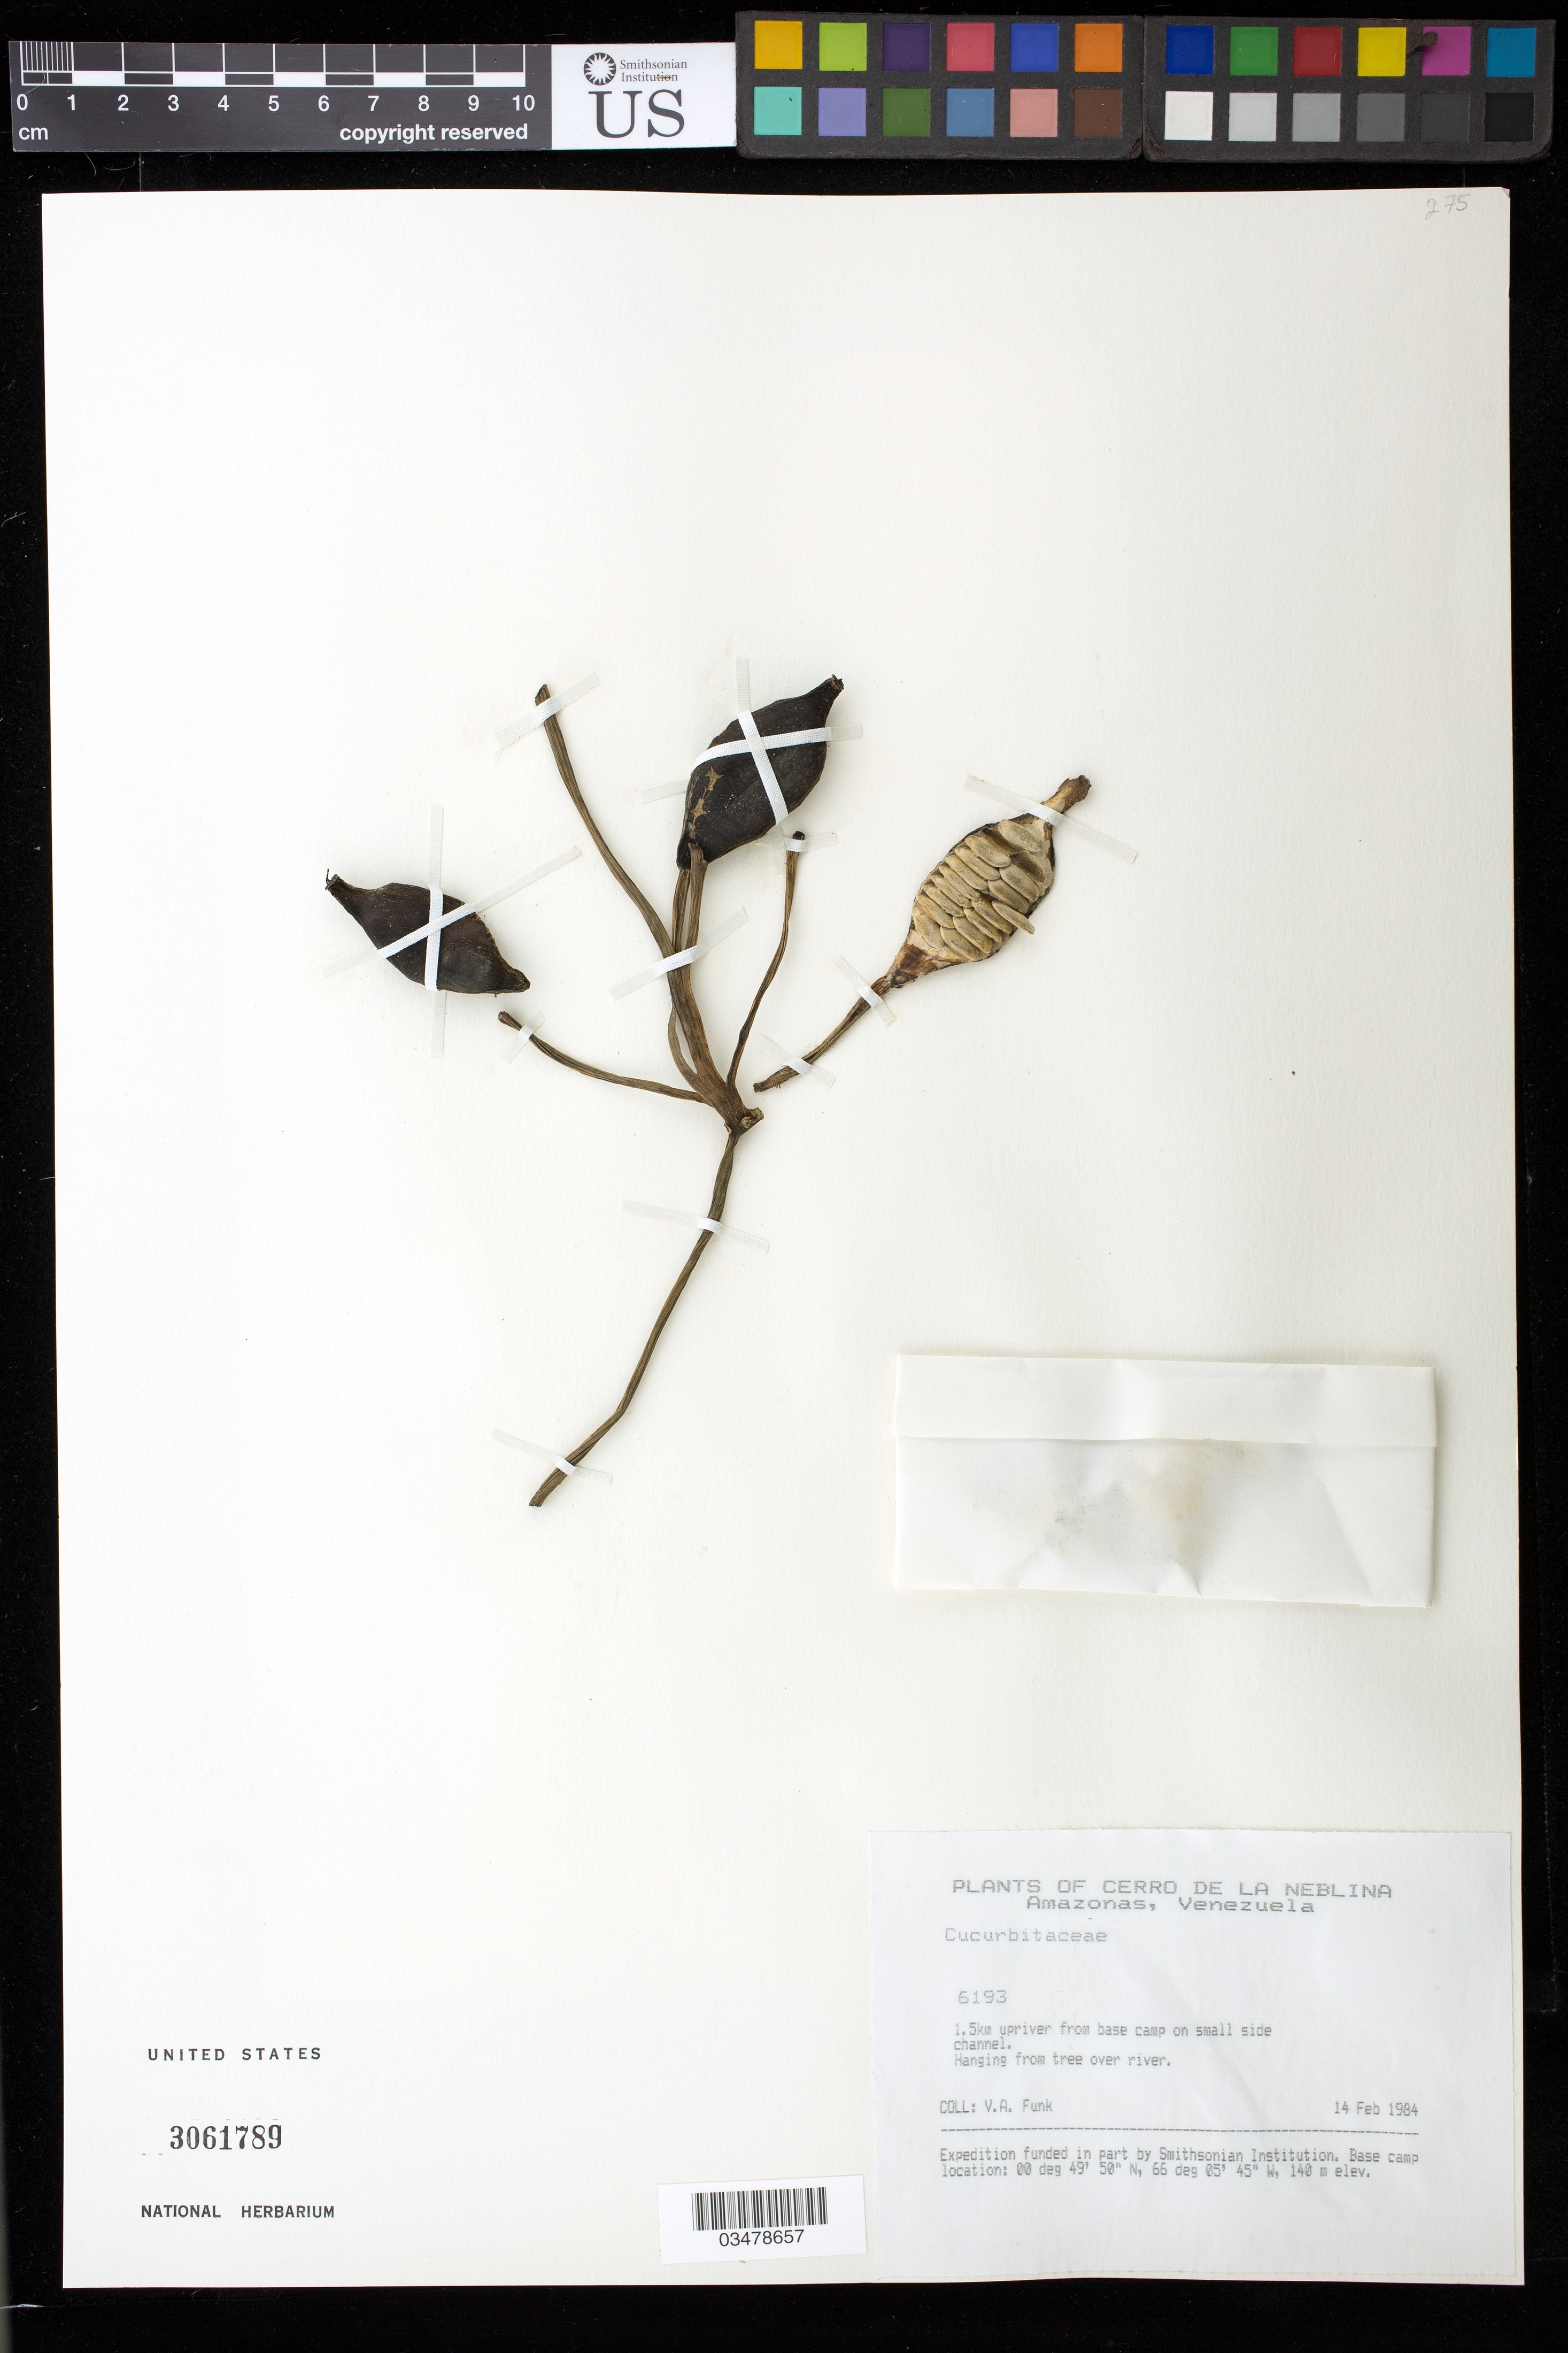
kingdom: Plantae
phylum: Tracheophyta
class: Magnoliopsida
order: Cucurbitales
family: Cucurbitaceae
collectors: V. Funk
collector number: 6193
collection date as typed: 14 Feb 1984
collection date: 1984-02-14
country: Venezuela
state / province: Amazonas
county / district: Río Negro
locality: Cerro de la Neblina, upriver from base camp on a small island that is inundated when the river rises.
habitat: Hanging over river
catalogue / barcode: US 3061789